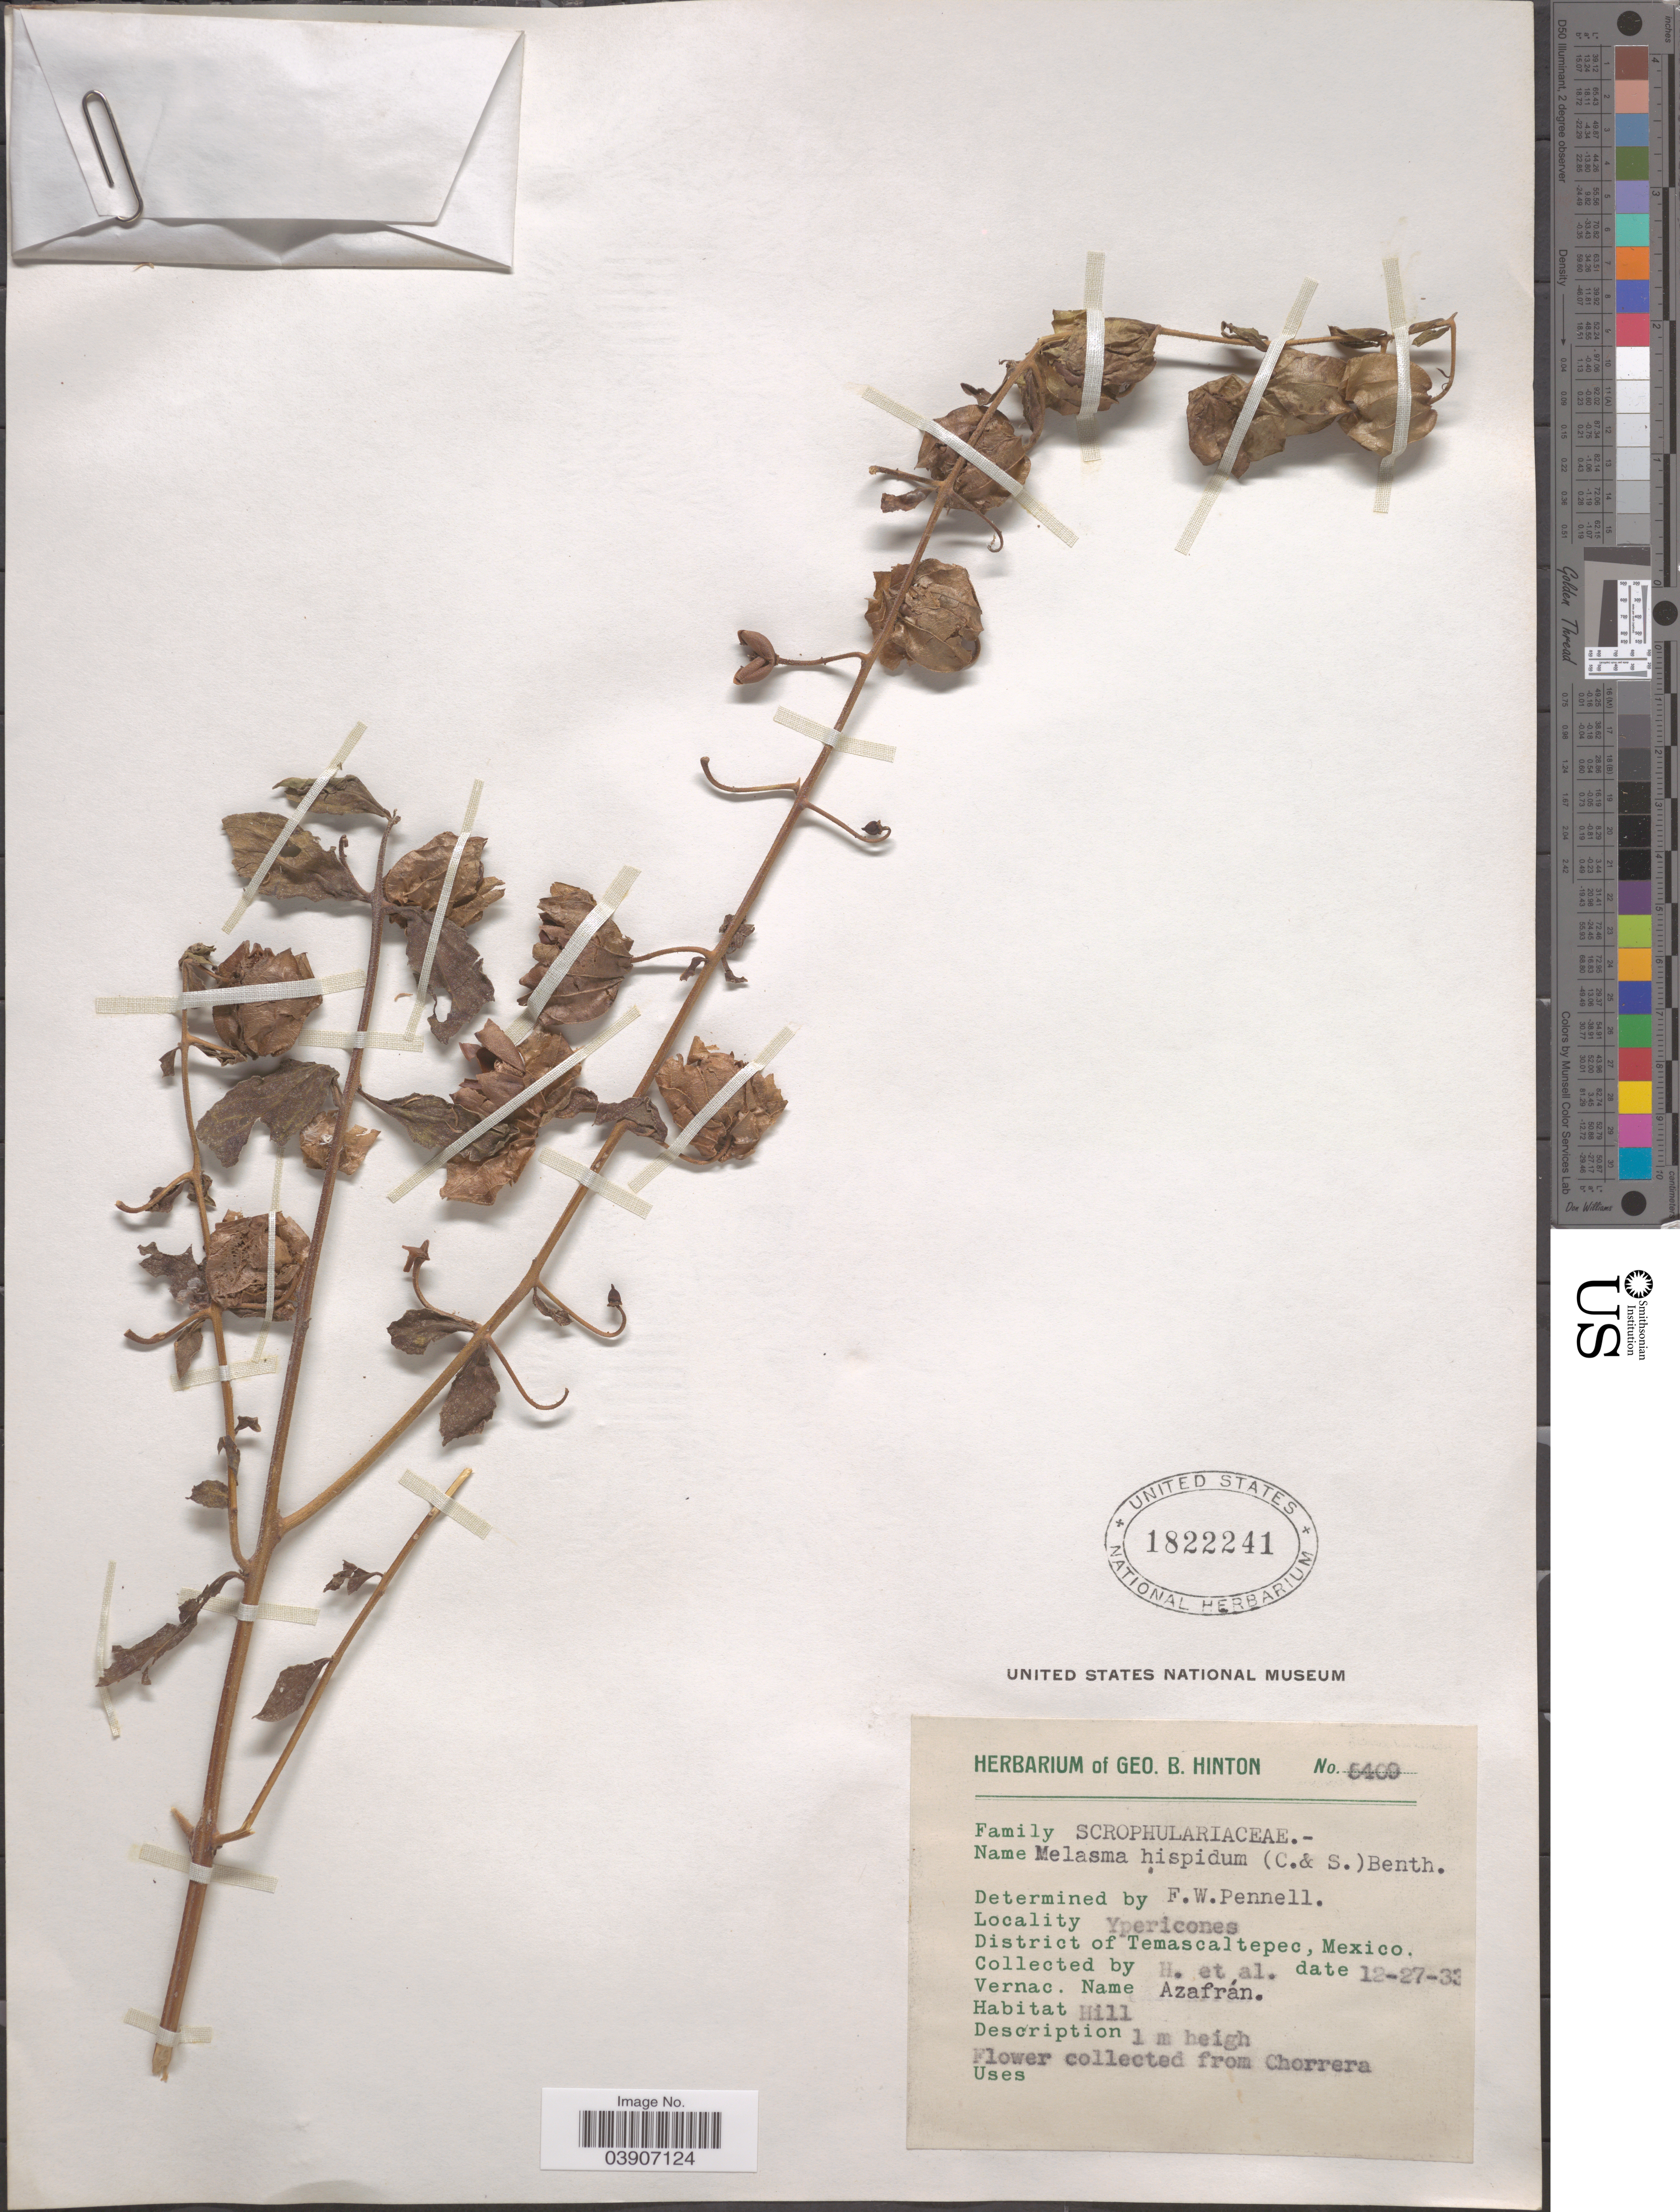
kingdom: Plantae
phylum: Tracheophyta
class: Magnoliopsida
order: Lamiales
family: Orobanchaceae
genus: Melasma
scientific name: Melasma hispidum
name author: (Schltdl. & Cham.) Benth.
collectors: G. B. Hinton & et al.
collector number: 5409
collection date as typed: Transcribed d/m/y: 27/12/33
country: Mexico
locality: Ypericones. District of Temascaltepec.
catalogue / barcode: US 1822241